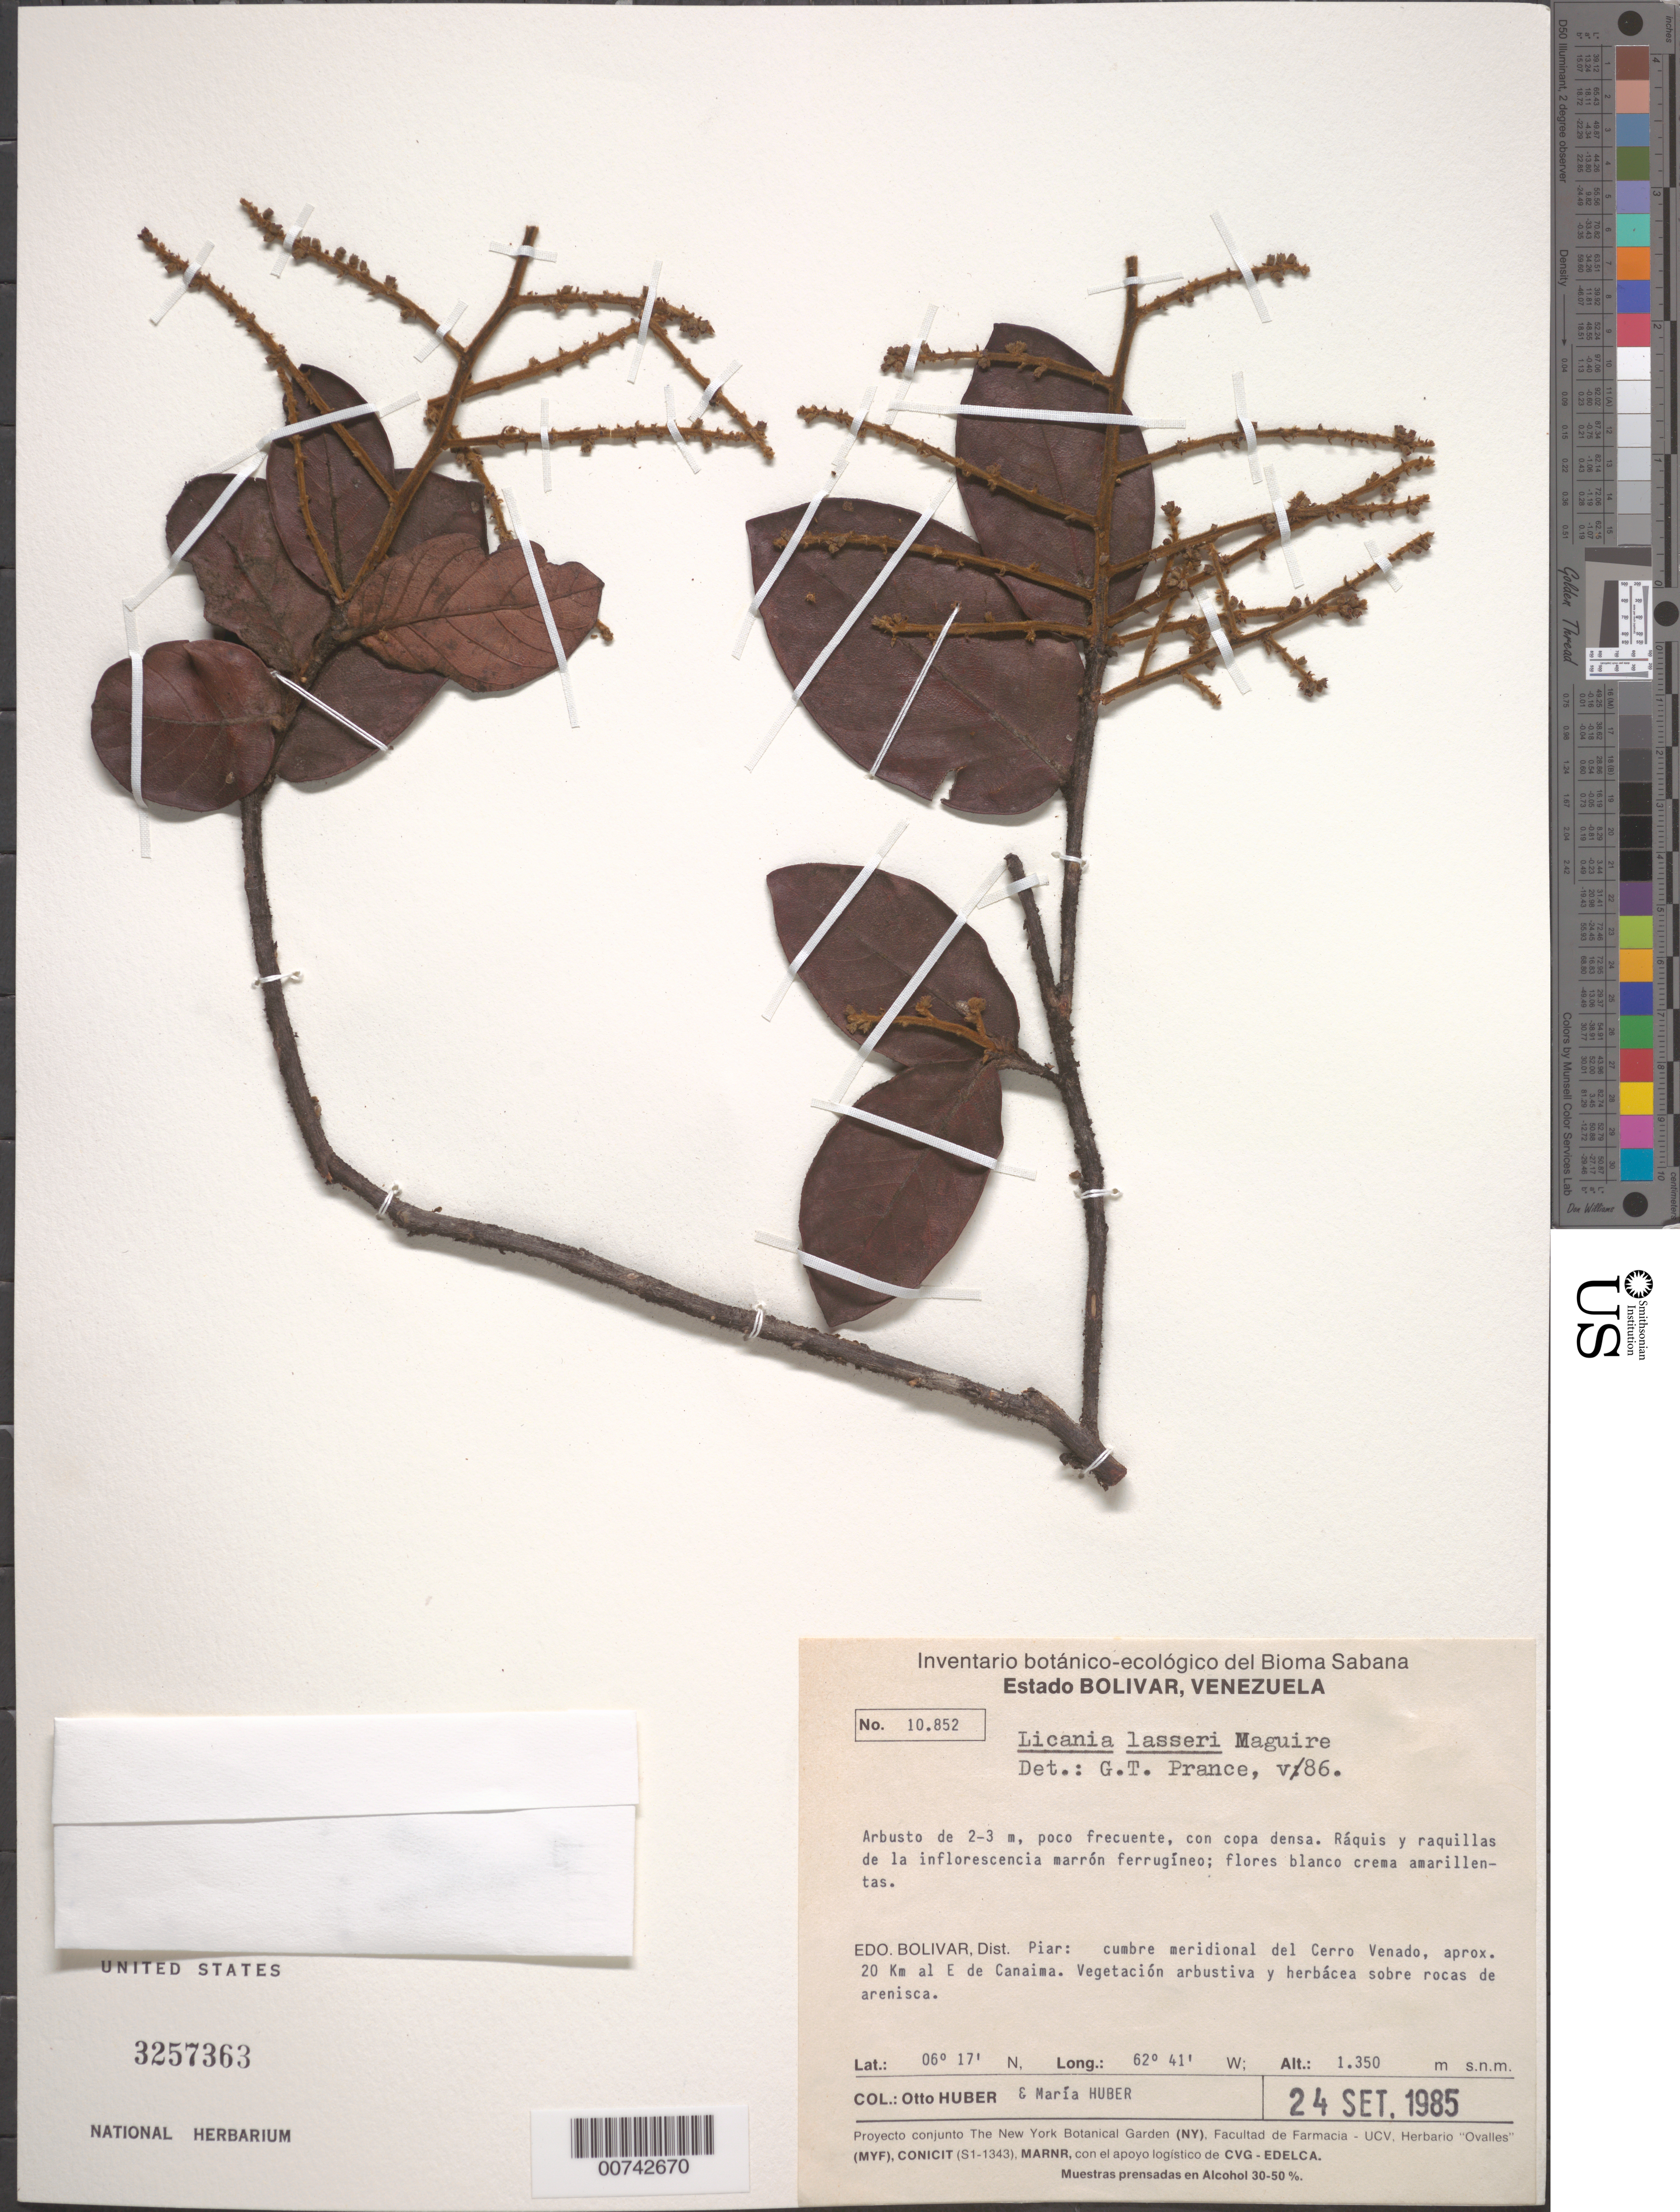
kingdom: Plantae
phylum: Tracheophyta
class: Magnoliopsida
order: Malpighiales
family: Chrysobalanaceae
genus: Hymenopus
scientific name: Hymenopus lasseri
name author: (Maguire) Sothers & Prance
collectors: O. Huber & M. Huber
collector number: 10852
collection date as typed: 24-Sep-85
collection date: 1985-09-24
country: Venezuela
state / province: Bolívar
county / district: Piar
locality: Cerro Venado, 20 km E of Canaima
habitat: Vegetation arbustiva y herbacea sobre rocas de arenisca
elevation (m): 1350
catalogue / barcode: US 3257363